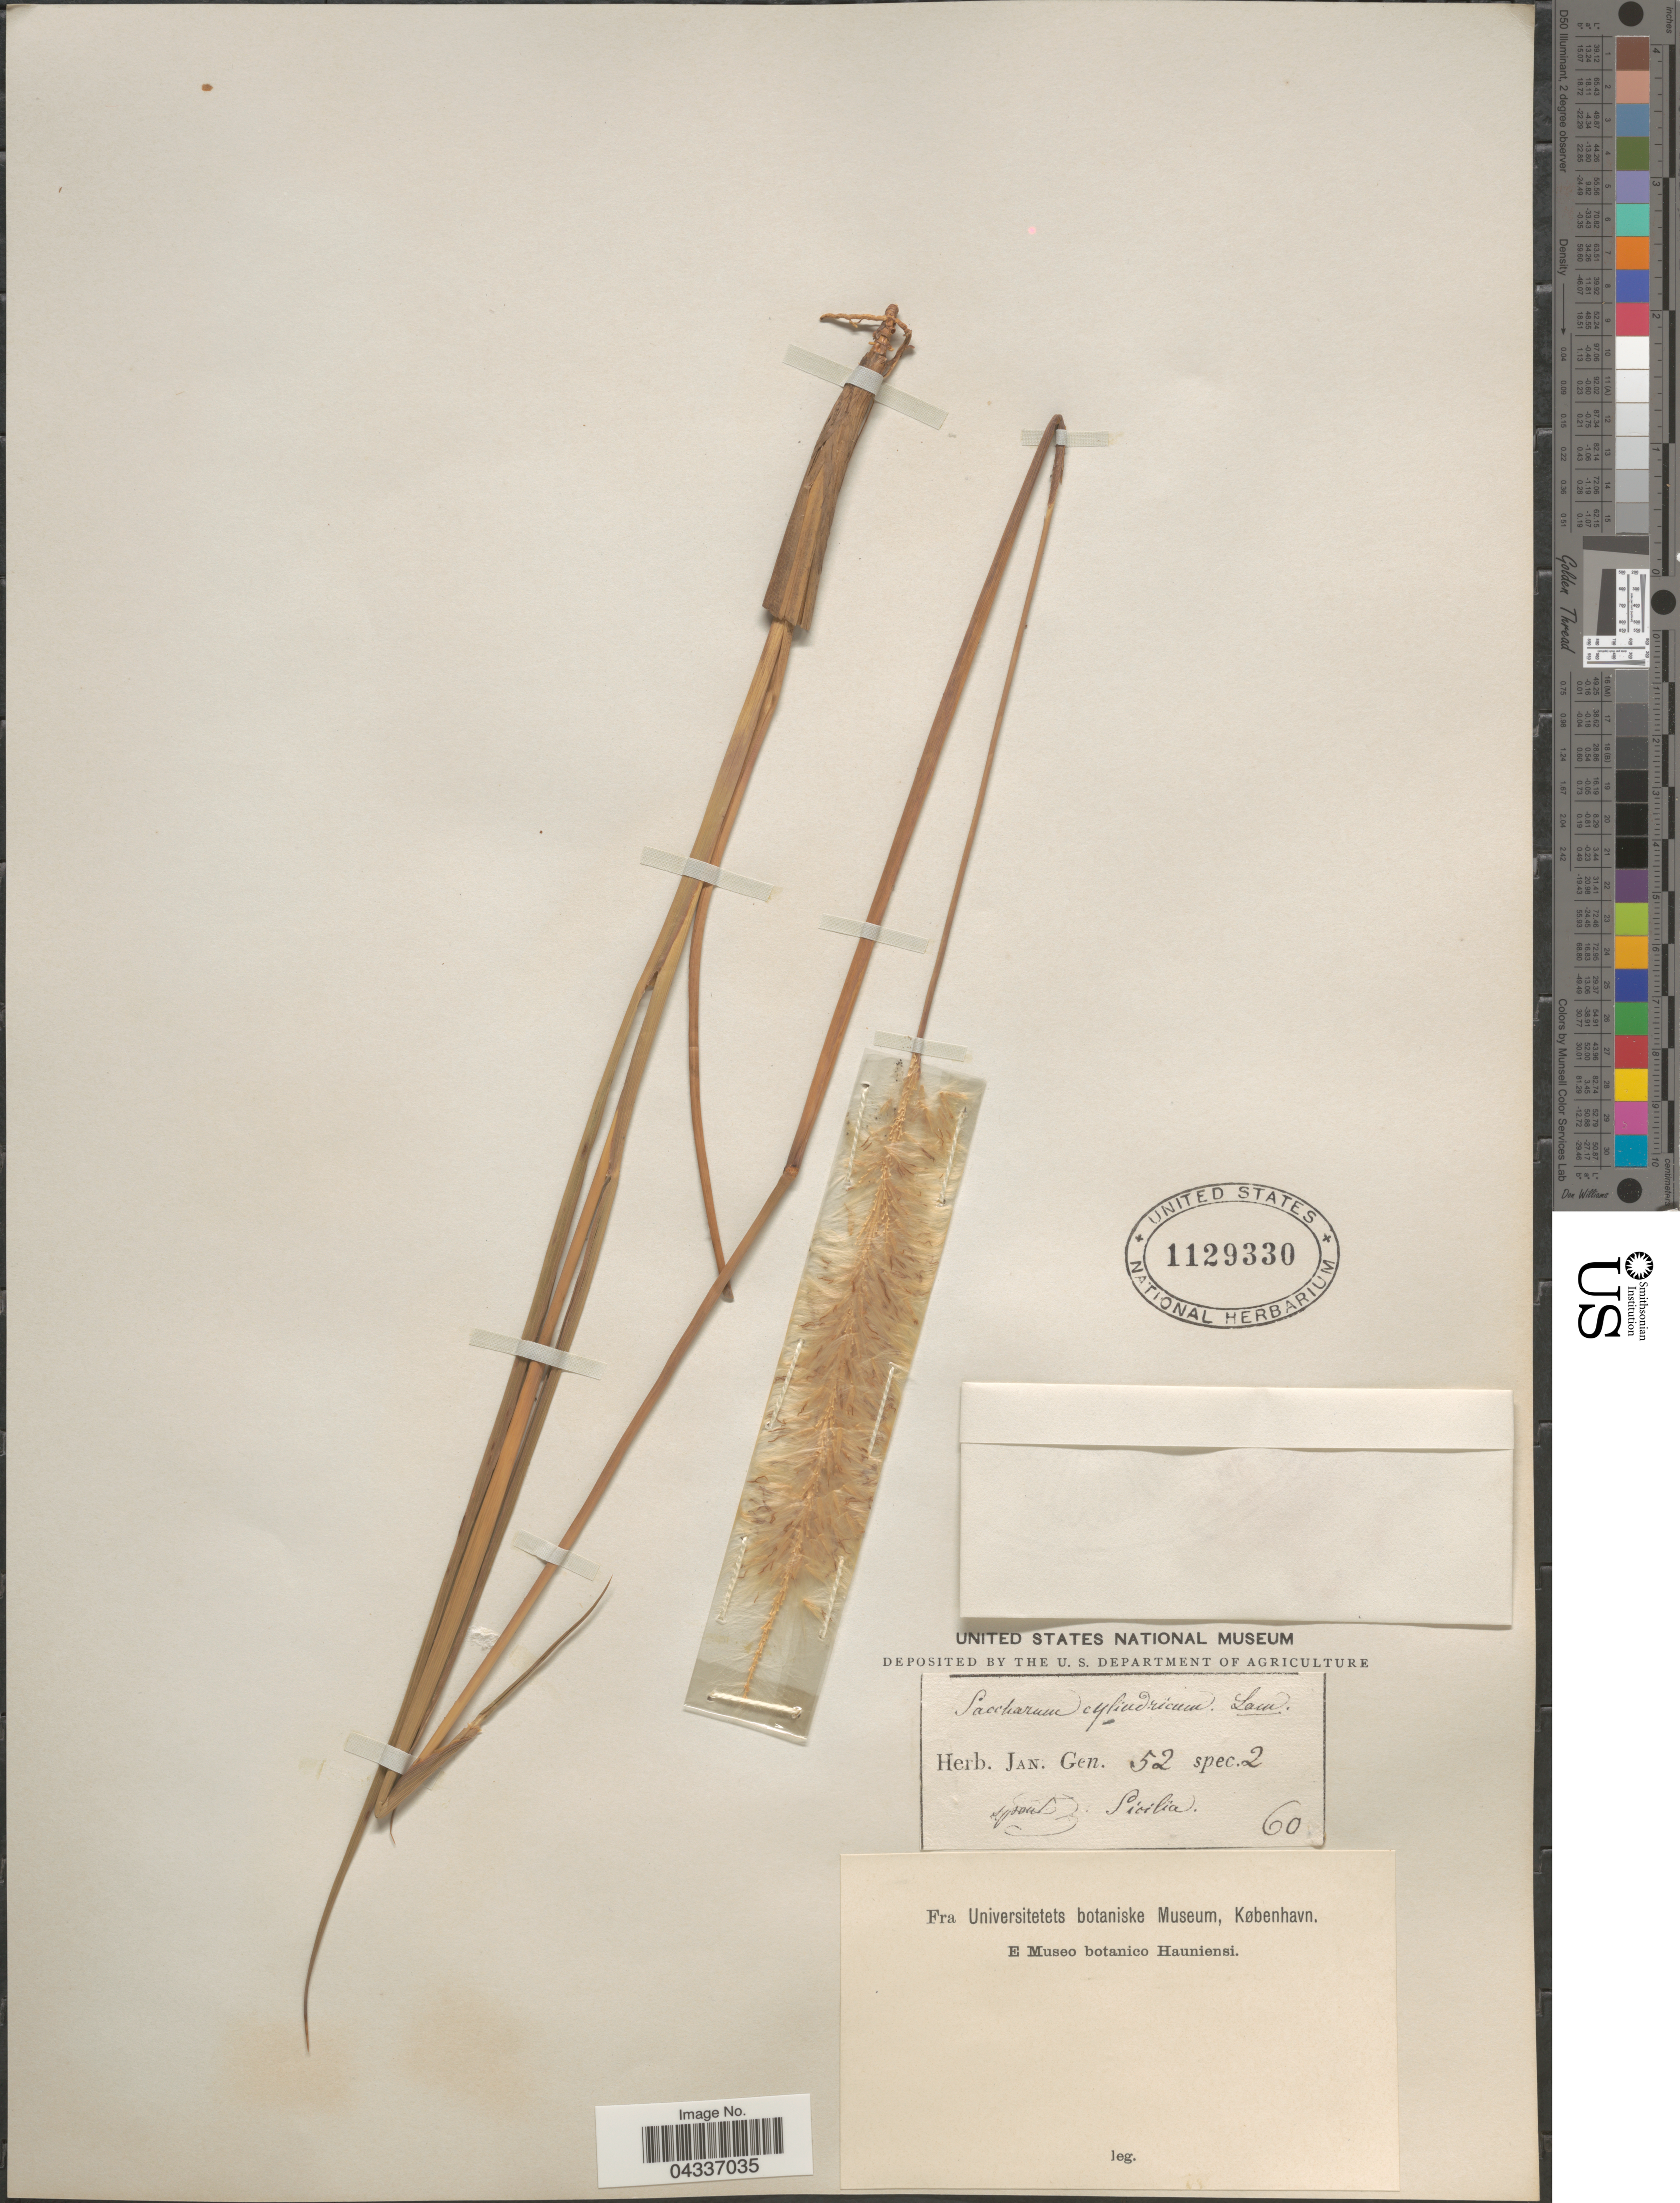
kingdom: Plantae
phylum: Tracheophyta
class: Liliopsida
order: Poales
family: Poaceae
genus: Imperata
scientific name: Imperata cylindrica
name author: (L.) P. Beauv.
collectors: Ex herb. Jan.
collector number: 60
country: Italy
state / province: Siciliana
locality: Ipoul [interpreted]. Sicilia.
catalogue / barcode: US 1129330